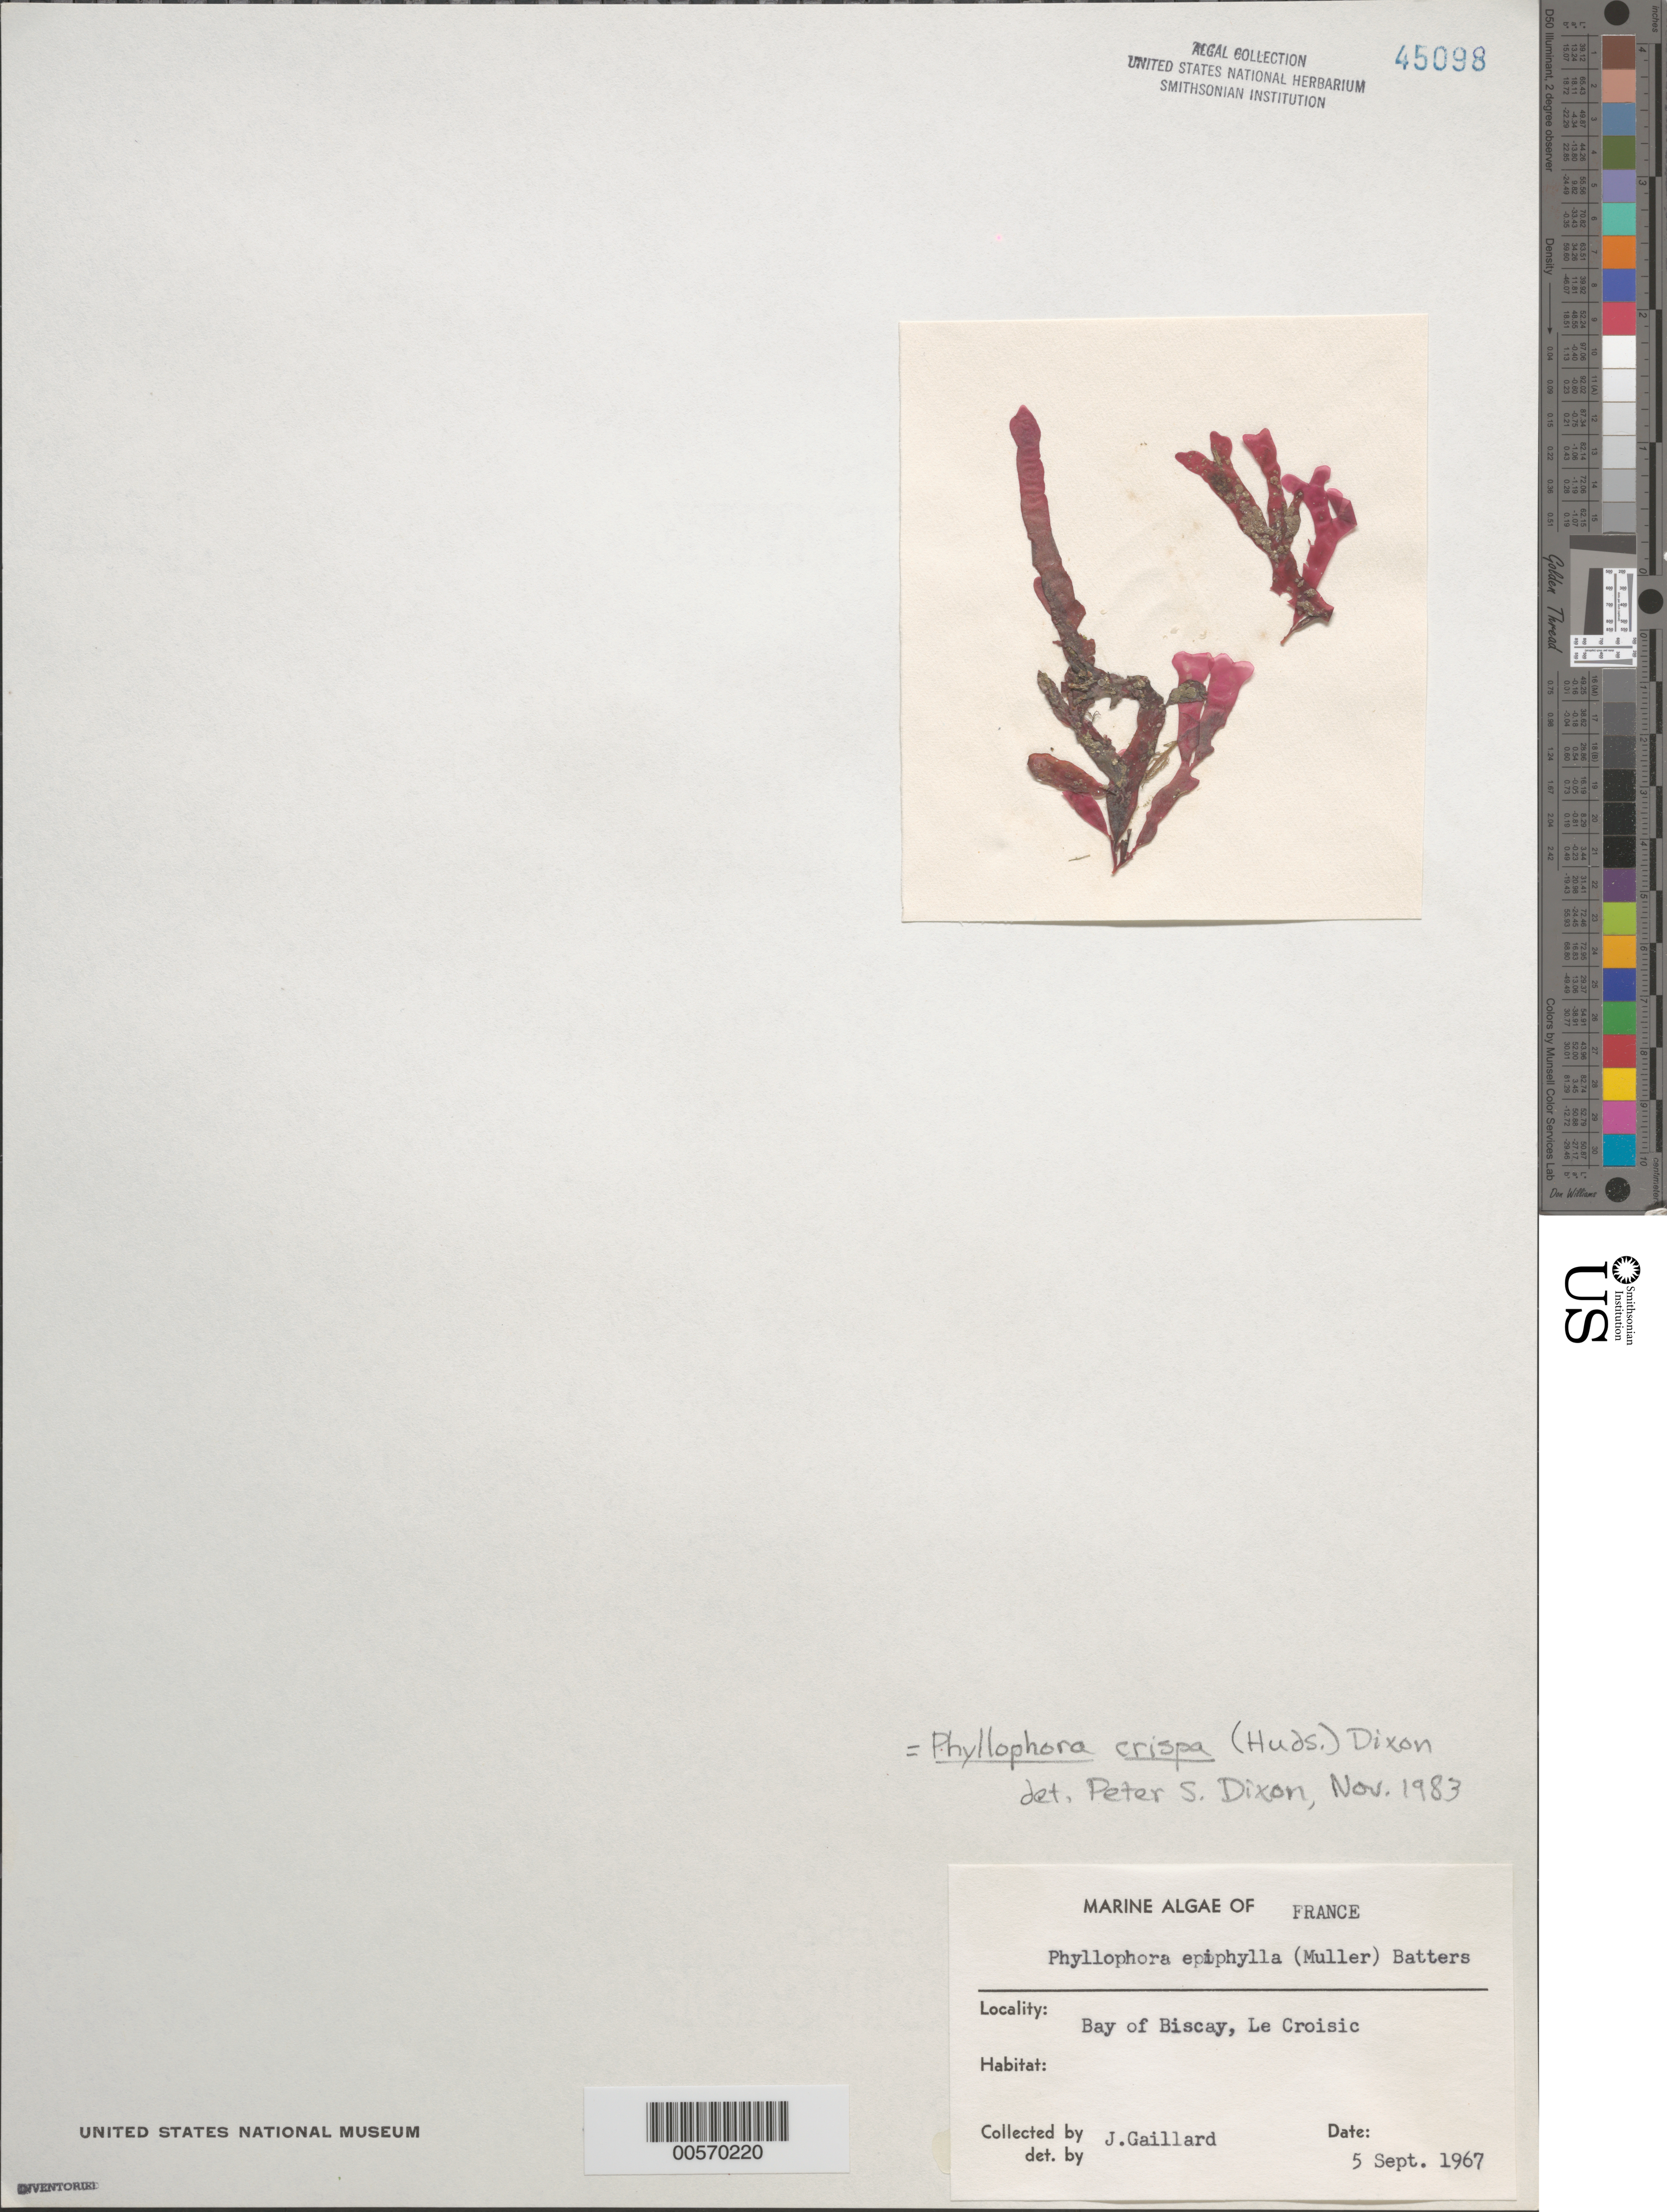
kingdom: Plantae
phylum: Rhodophyta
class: Florideophyceae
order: Gigartinales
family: Phyllophoraceae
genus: Phyllophora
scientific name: Phyllophora crispa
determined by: Dixon, P. S.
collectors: J. Gaillard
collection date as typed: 05 Sep 1967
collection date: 1967-09-05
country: France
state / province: Pays de la Loire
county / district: Loire-Atlantique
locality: Bay of Biscay, Le Croisic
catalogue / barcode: US 45098